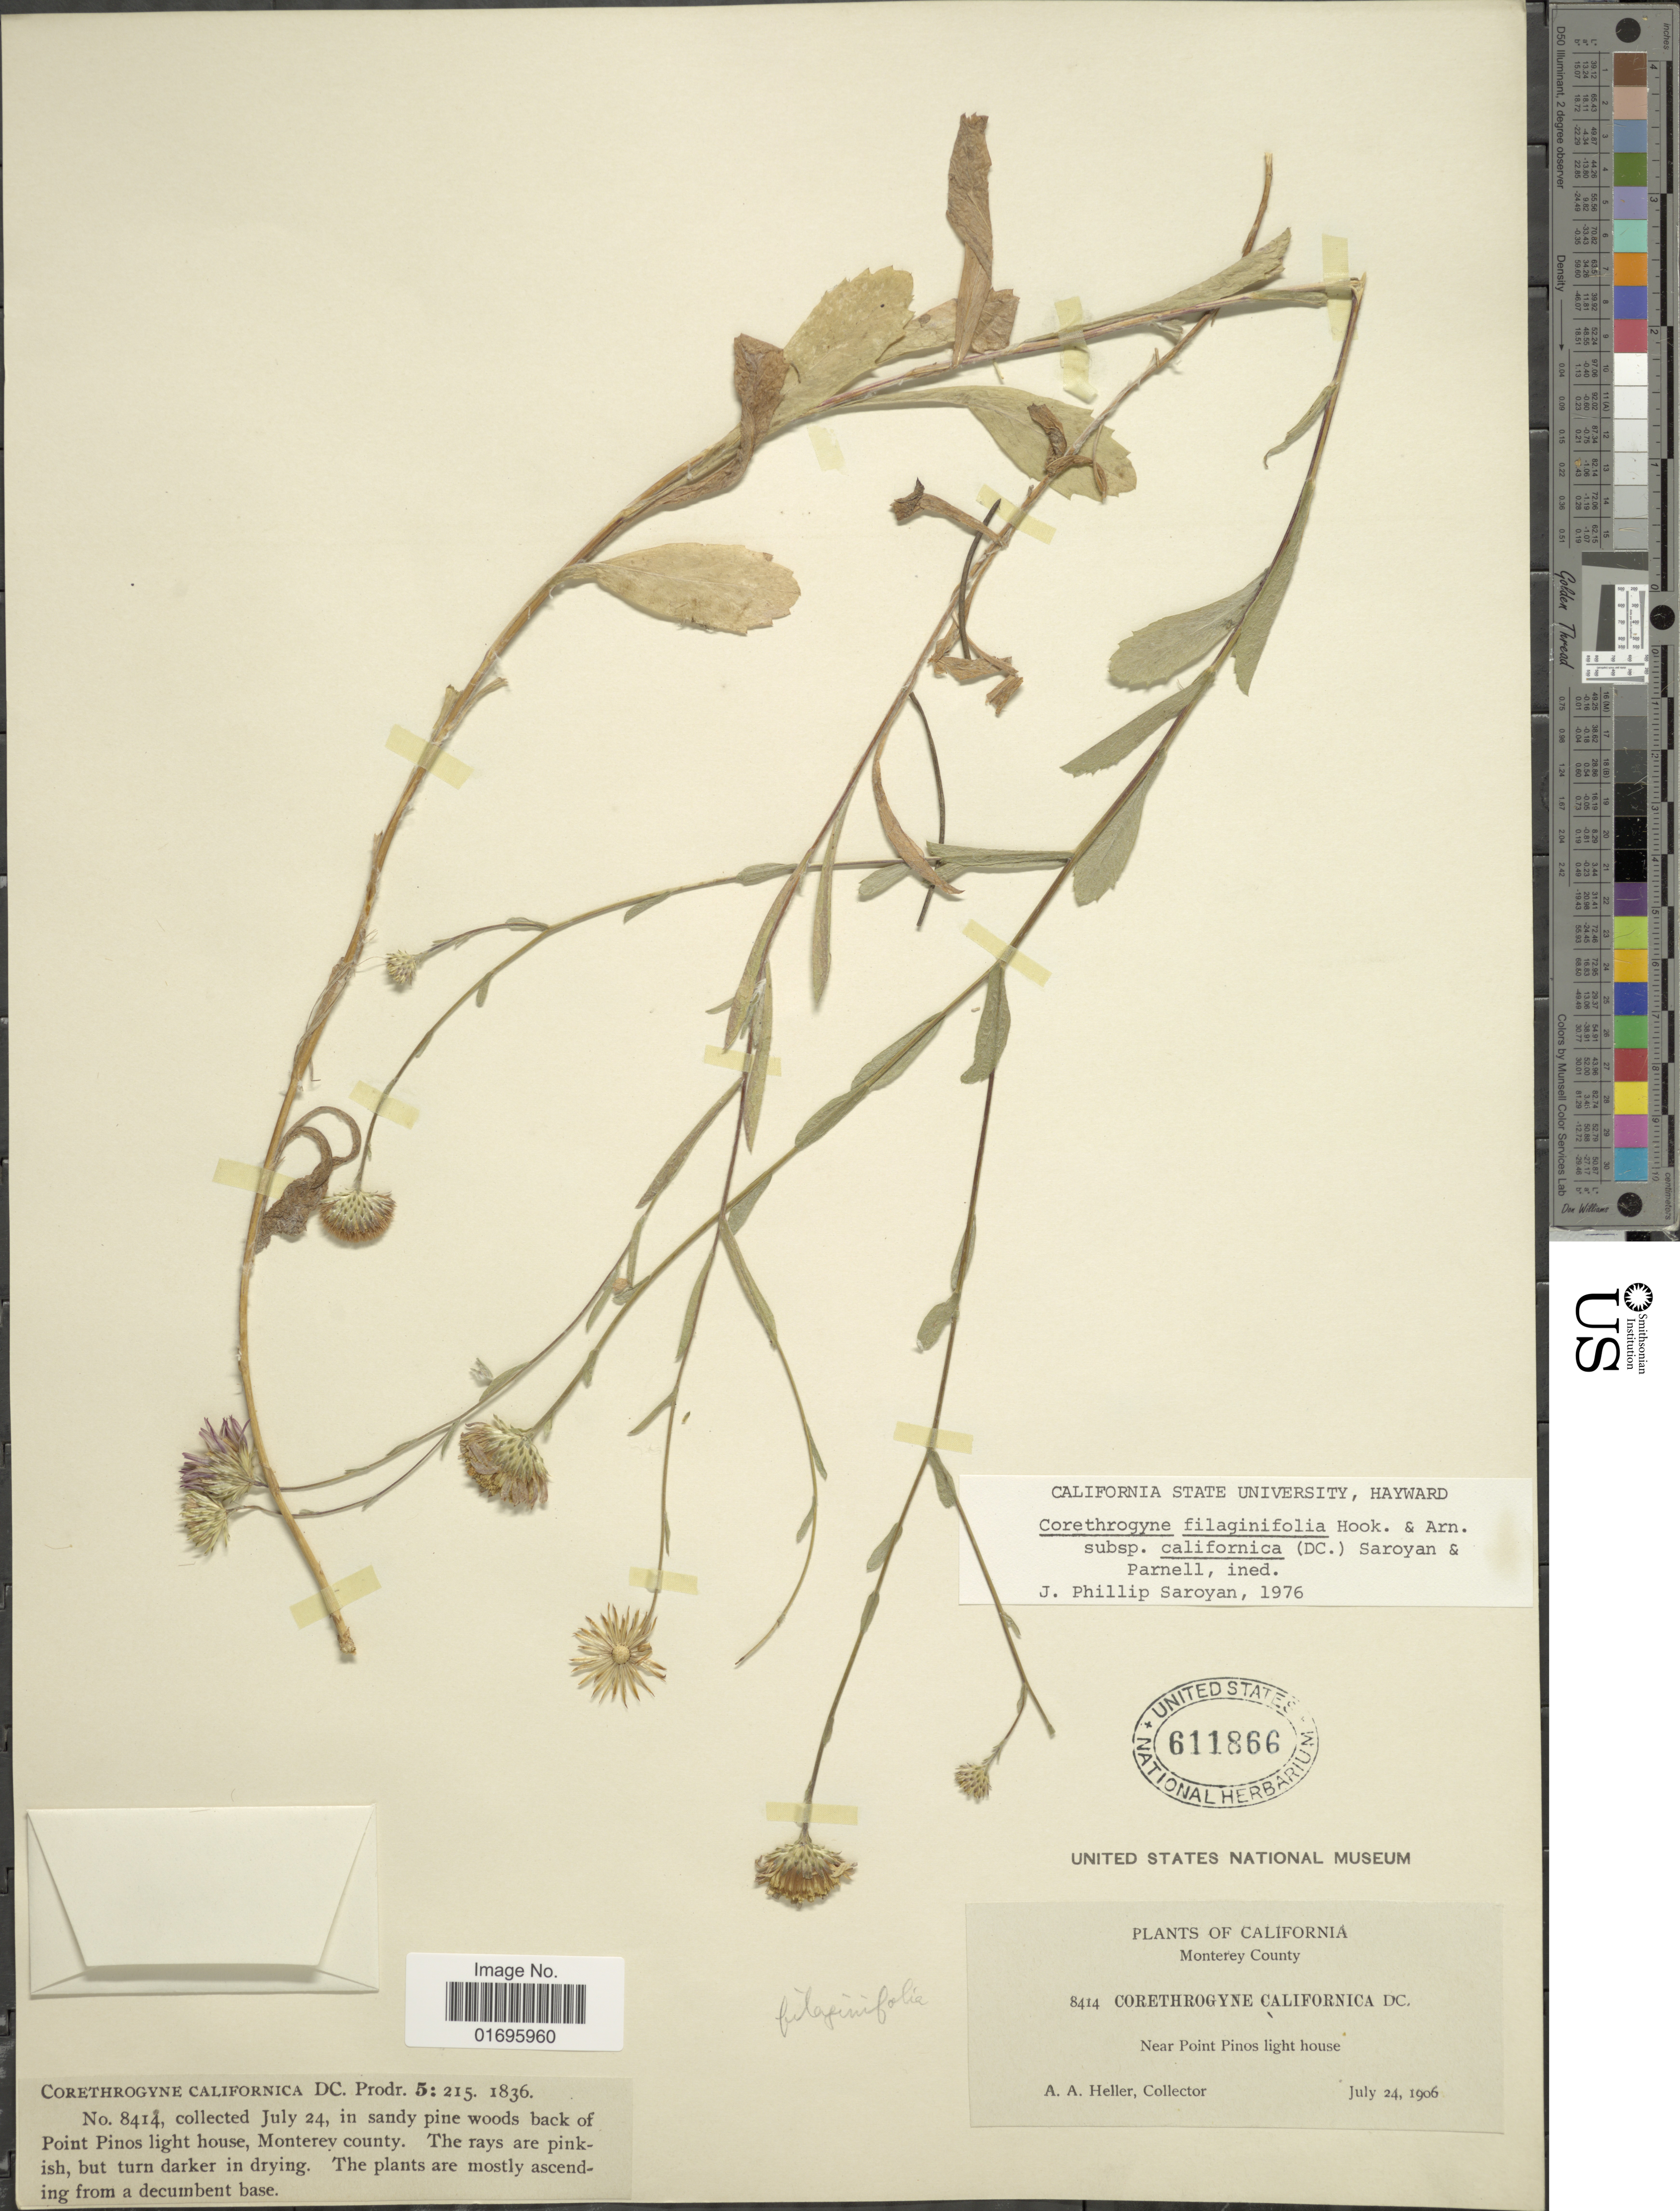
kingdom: Plantae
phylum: Tracheophyta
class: Magnoliopsida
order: Asterales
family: Asteraceae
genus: Corethrogyne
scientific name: Corethrogyne filaginifolia var. californica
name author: (DC.) Saroyan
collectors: A. A. Heller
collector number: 8414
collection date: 1906-07-24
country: United States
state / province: California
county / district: Monterey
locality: Monterey County. Near Point Pinos light house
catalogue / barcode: US 611866